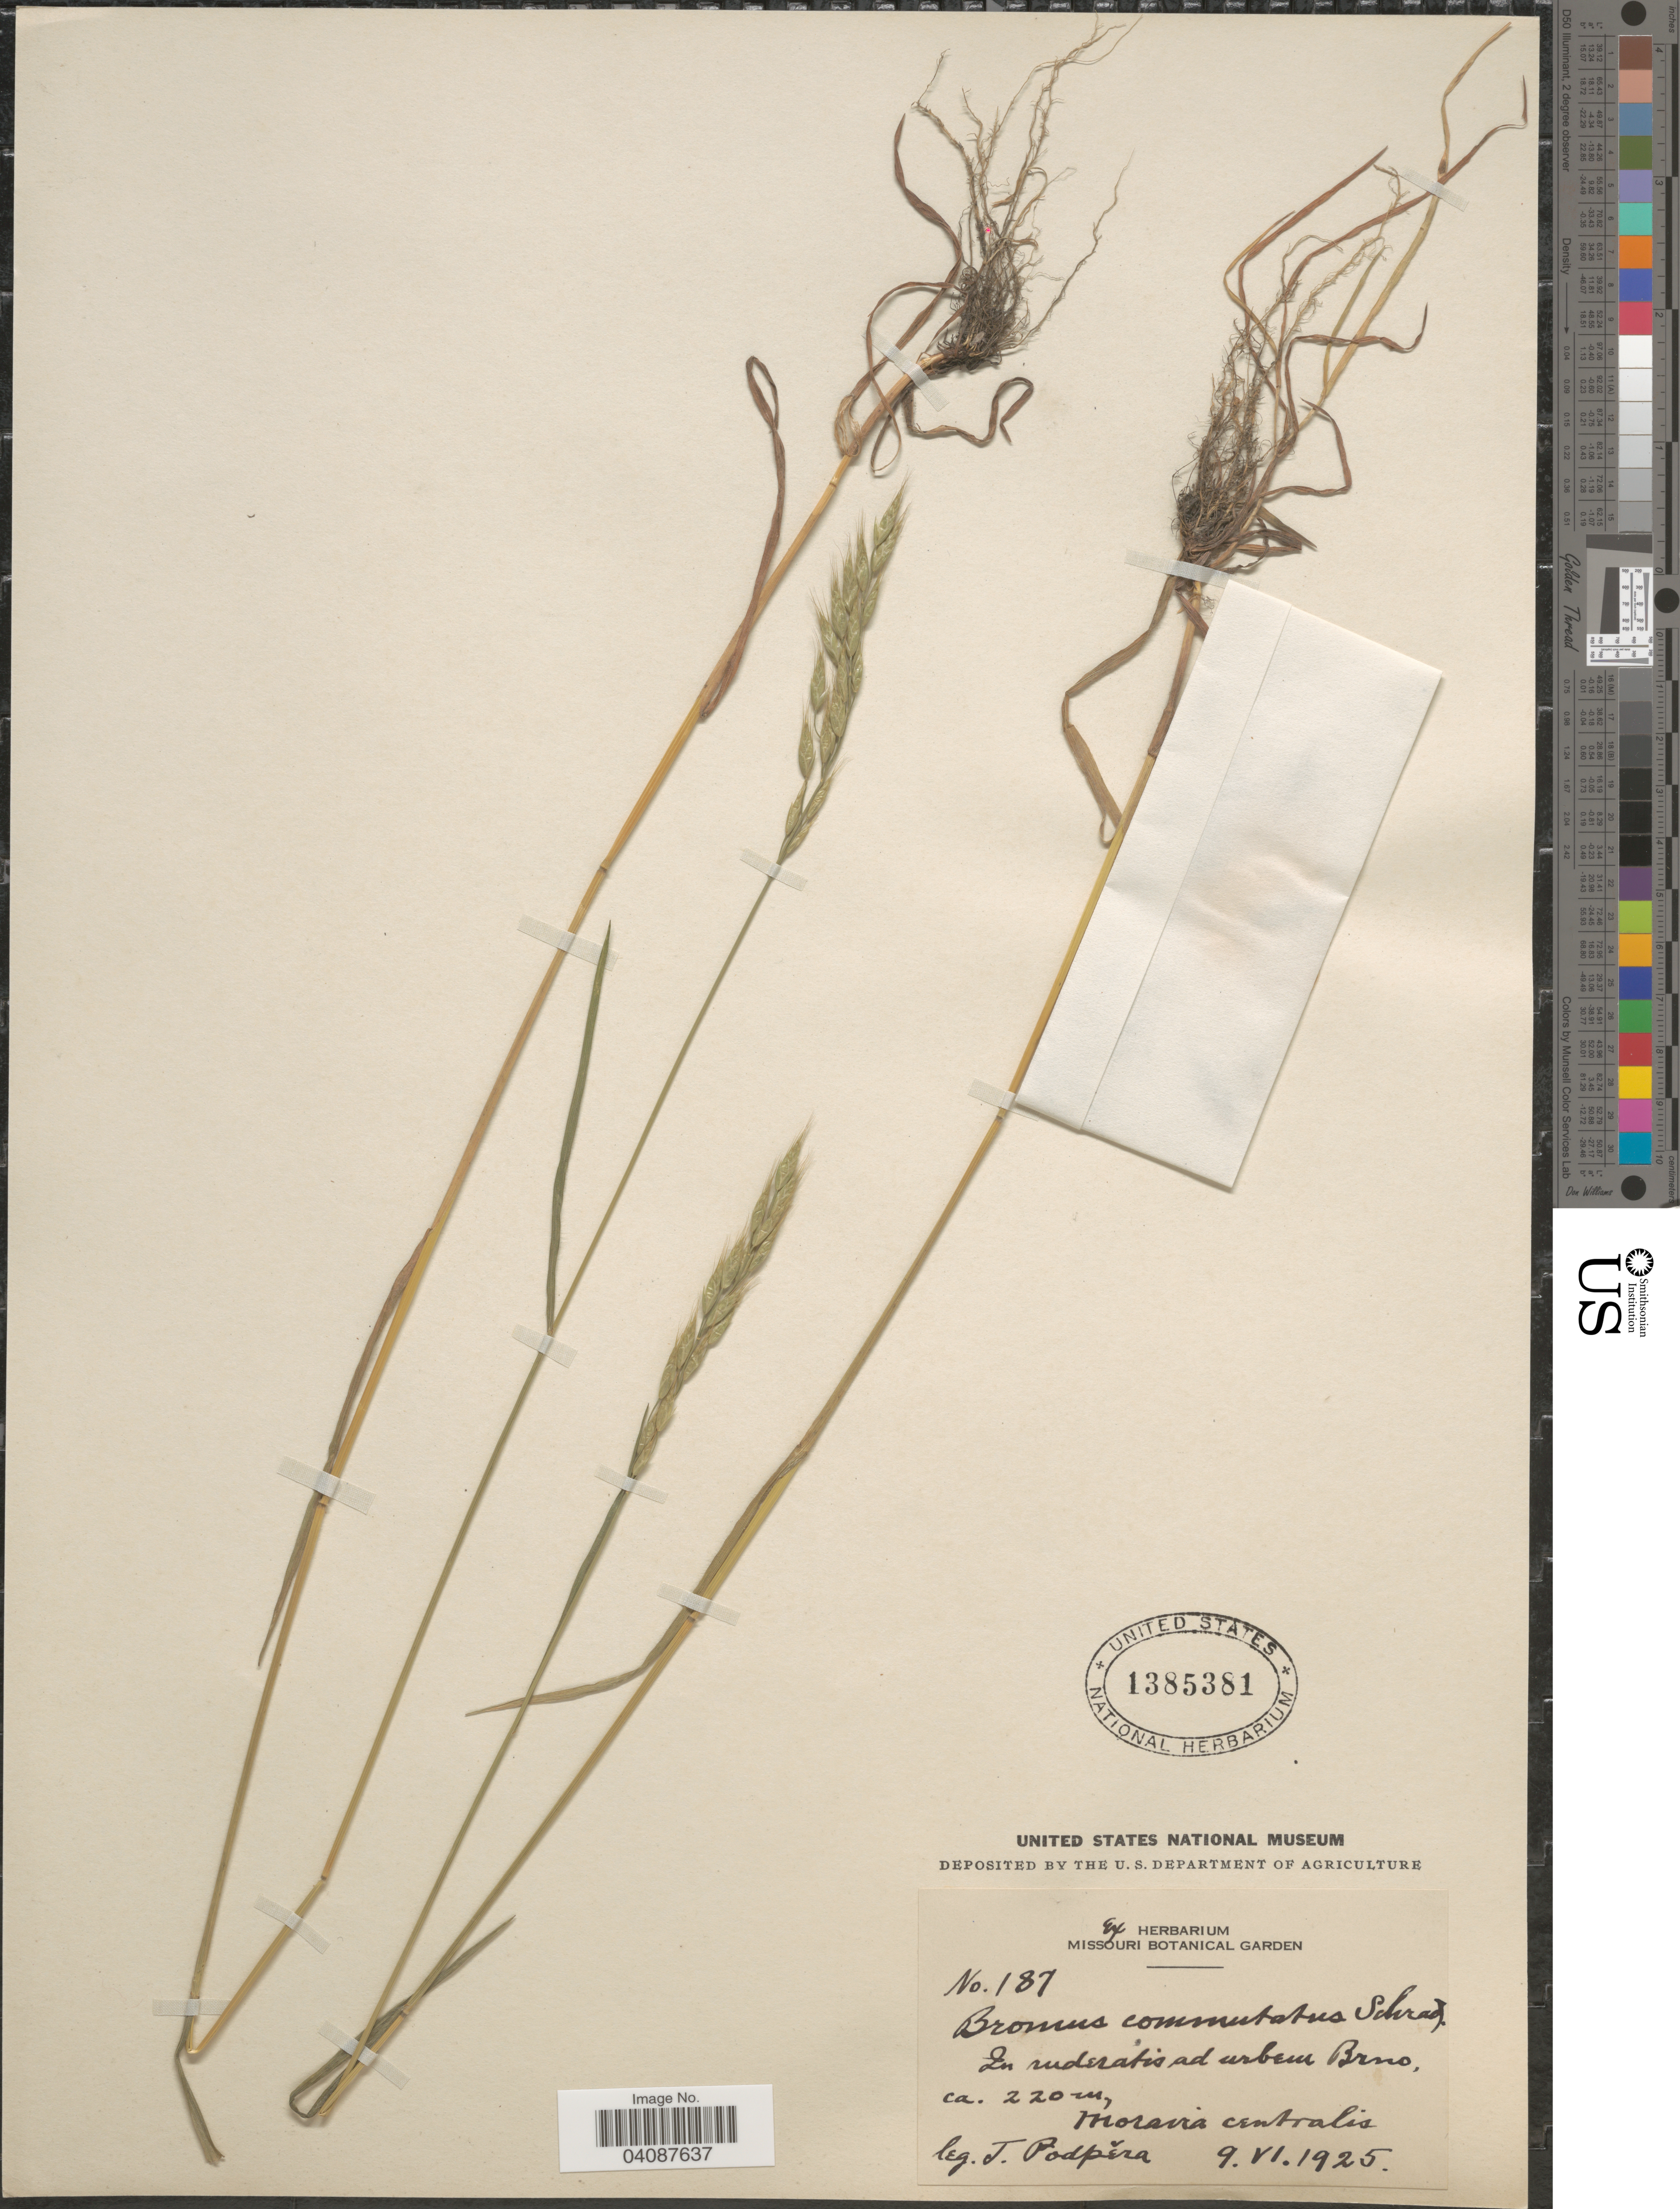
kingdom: Plantae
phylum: Tracheophyta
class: Liliopsida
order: Poales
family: Poaceae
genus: Bromus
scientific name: Bromus commutatus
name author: Schrad.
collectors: J. Podpera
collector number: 187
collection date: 1925-06-09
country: Czechia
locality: In ruderatis ad urbem Brno, Moravia centralis.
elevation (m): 220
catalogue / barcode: US 1385381